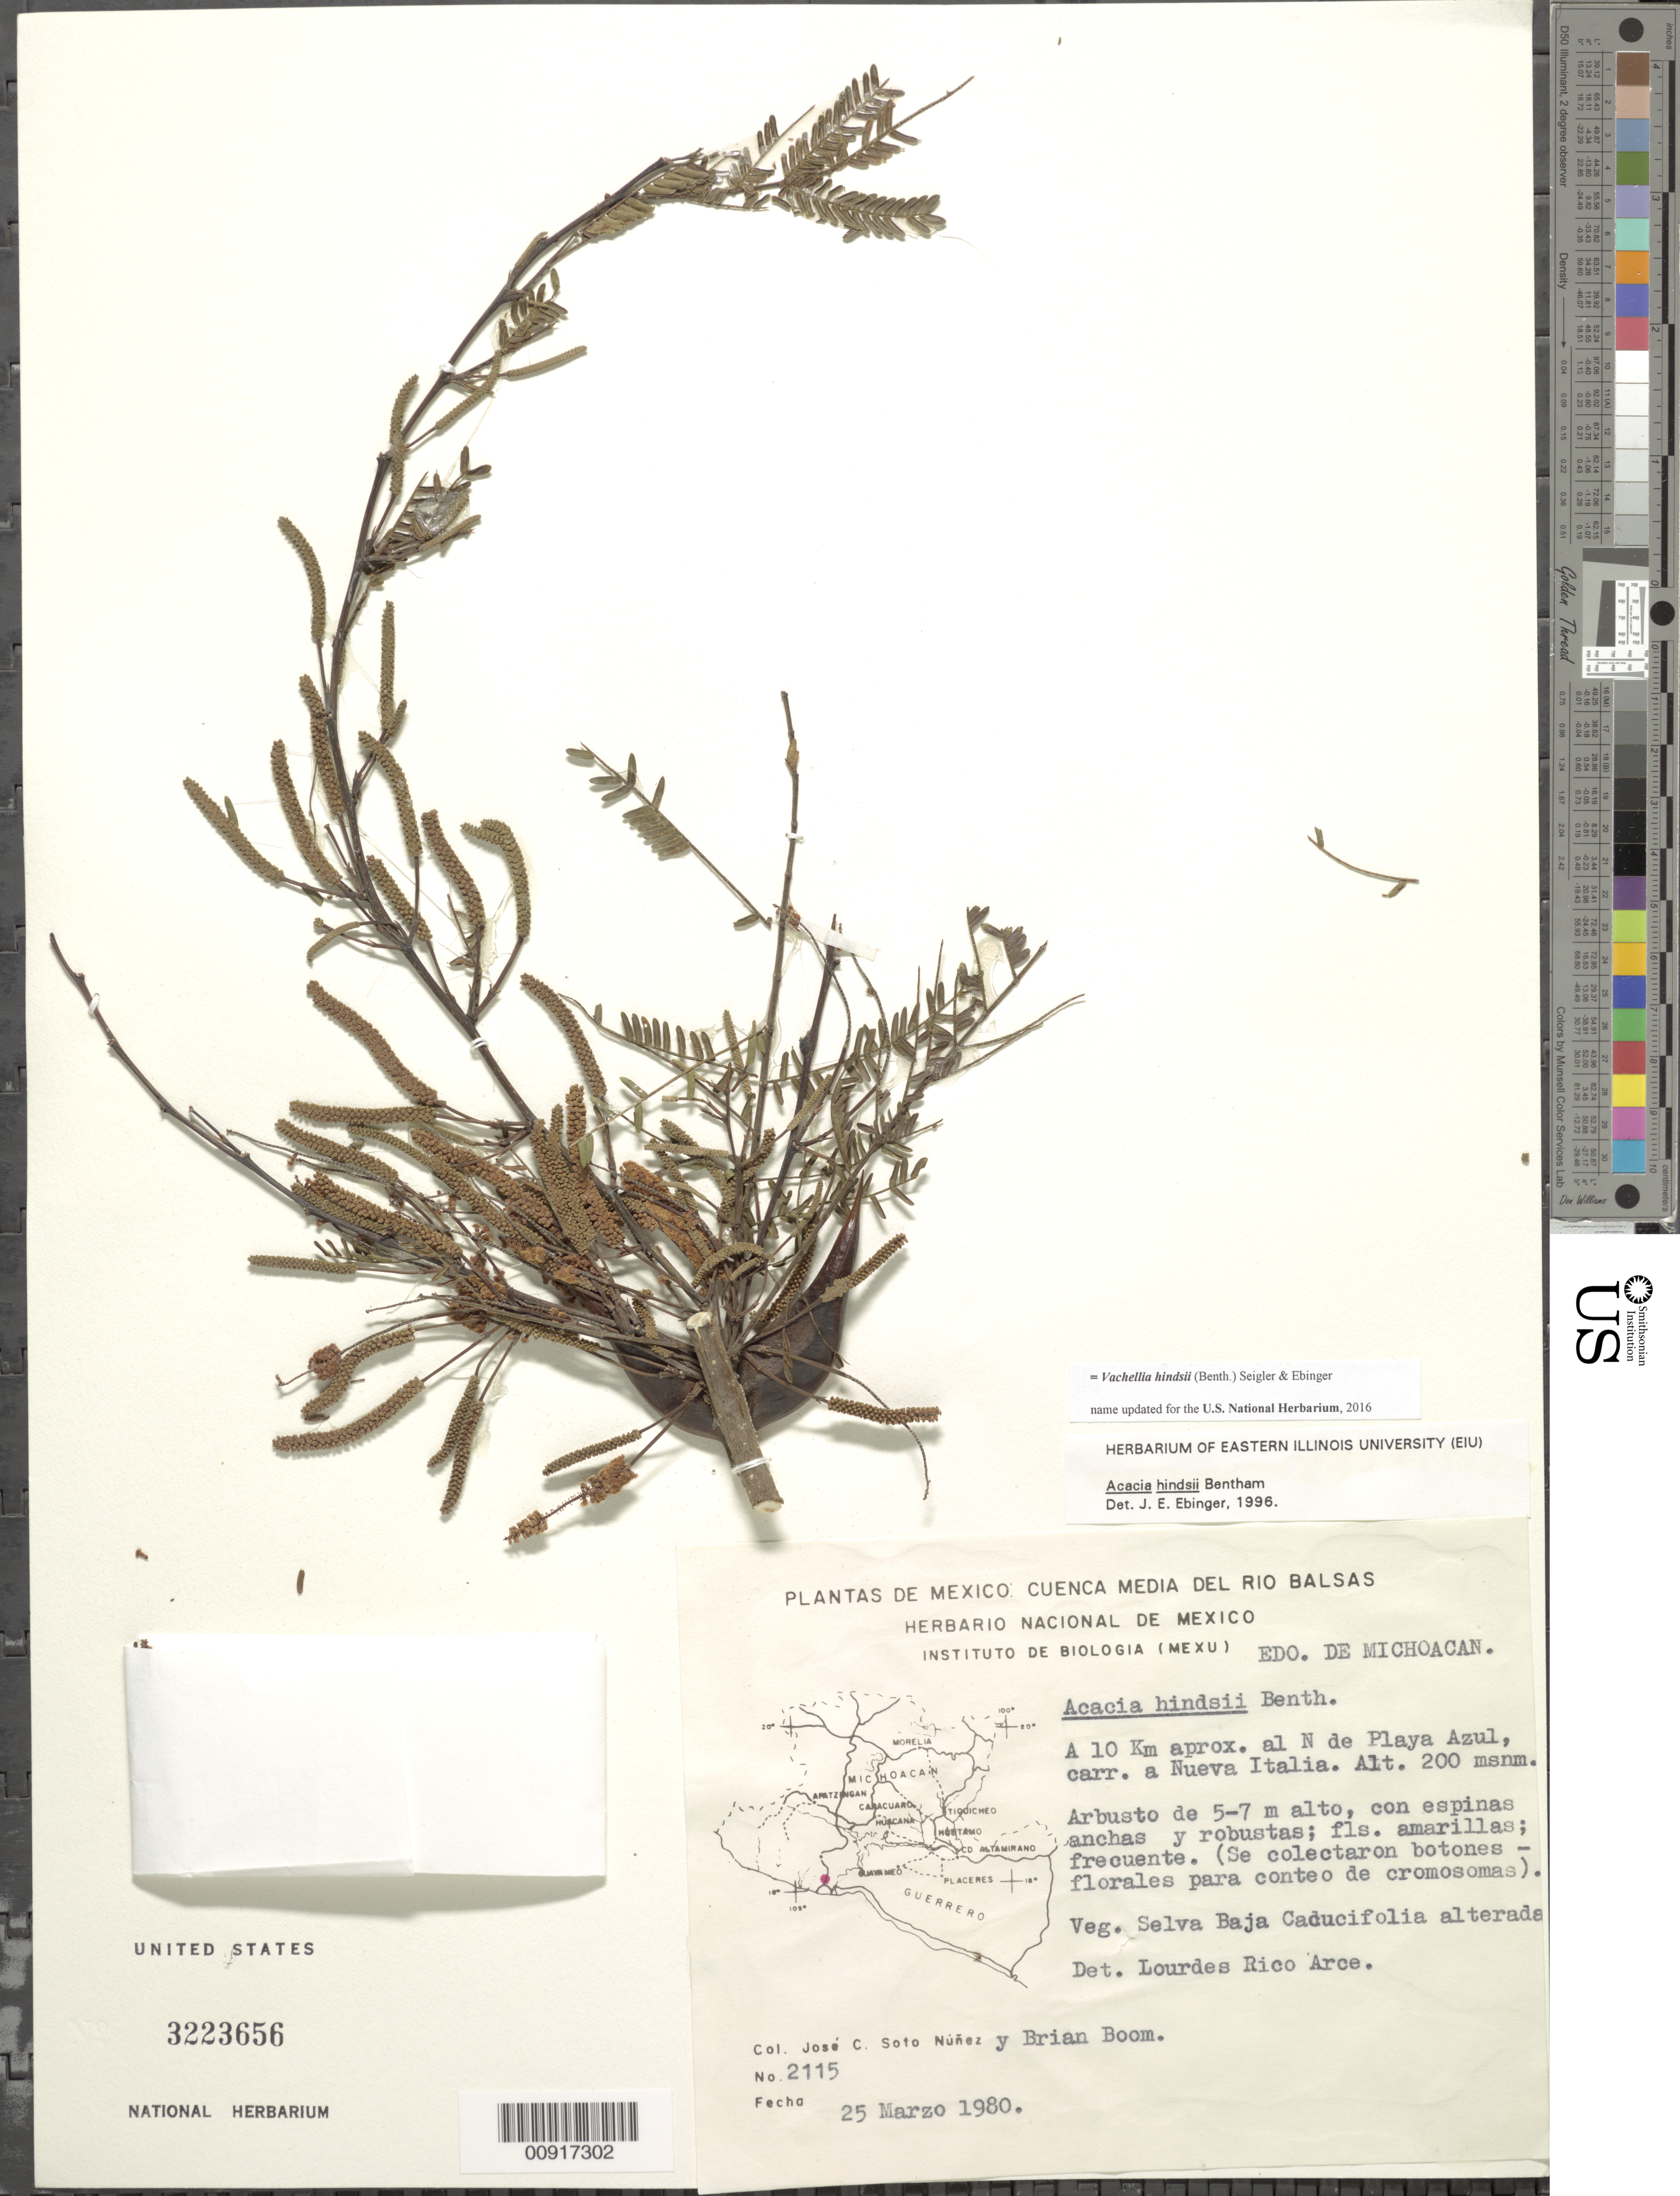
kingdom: Plantae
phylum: Tracheophyta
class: Magnoliopsida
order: Fabales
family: Fabaceae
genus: Vachellia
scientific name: Vachellia hindsii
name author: (Benth.) Seigler & Ebinger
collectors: J. C. Soto Núñez & B. M. Boom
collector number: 2115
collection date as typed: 25 Mar 1980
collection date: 1980-03-25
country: Mexico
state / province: Michoacán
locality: A 10 km. aprox. al N de Playa Azul, carretera a Nueva Italia.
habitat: Veg. Selva Baja Caducifolia alterada.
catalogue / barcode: US 3223656